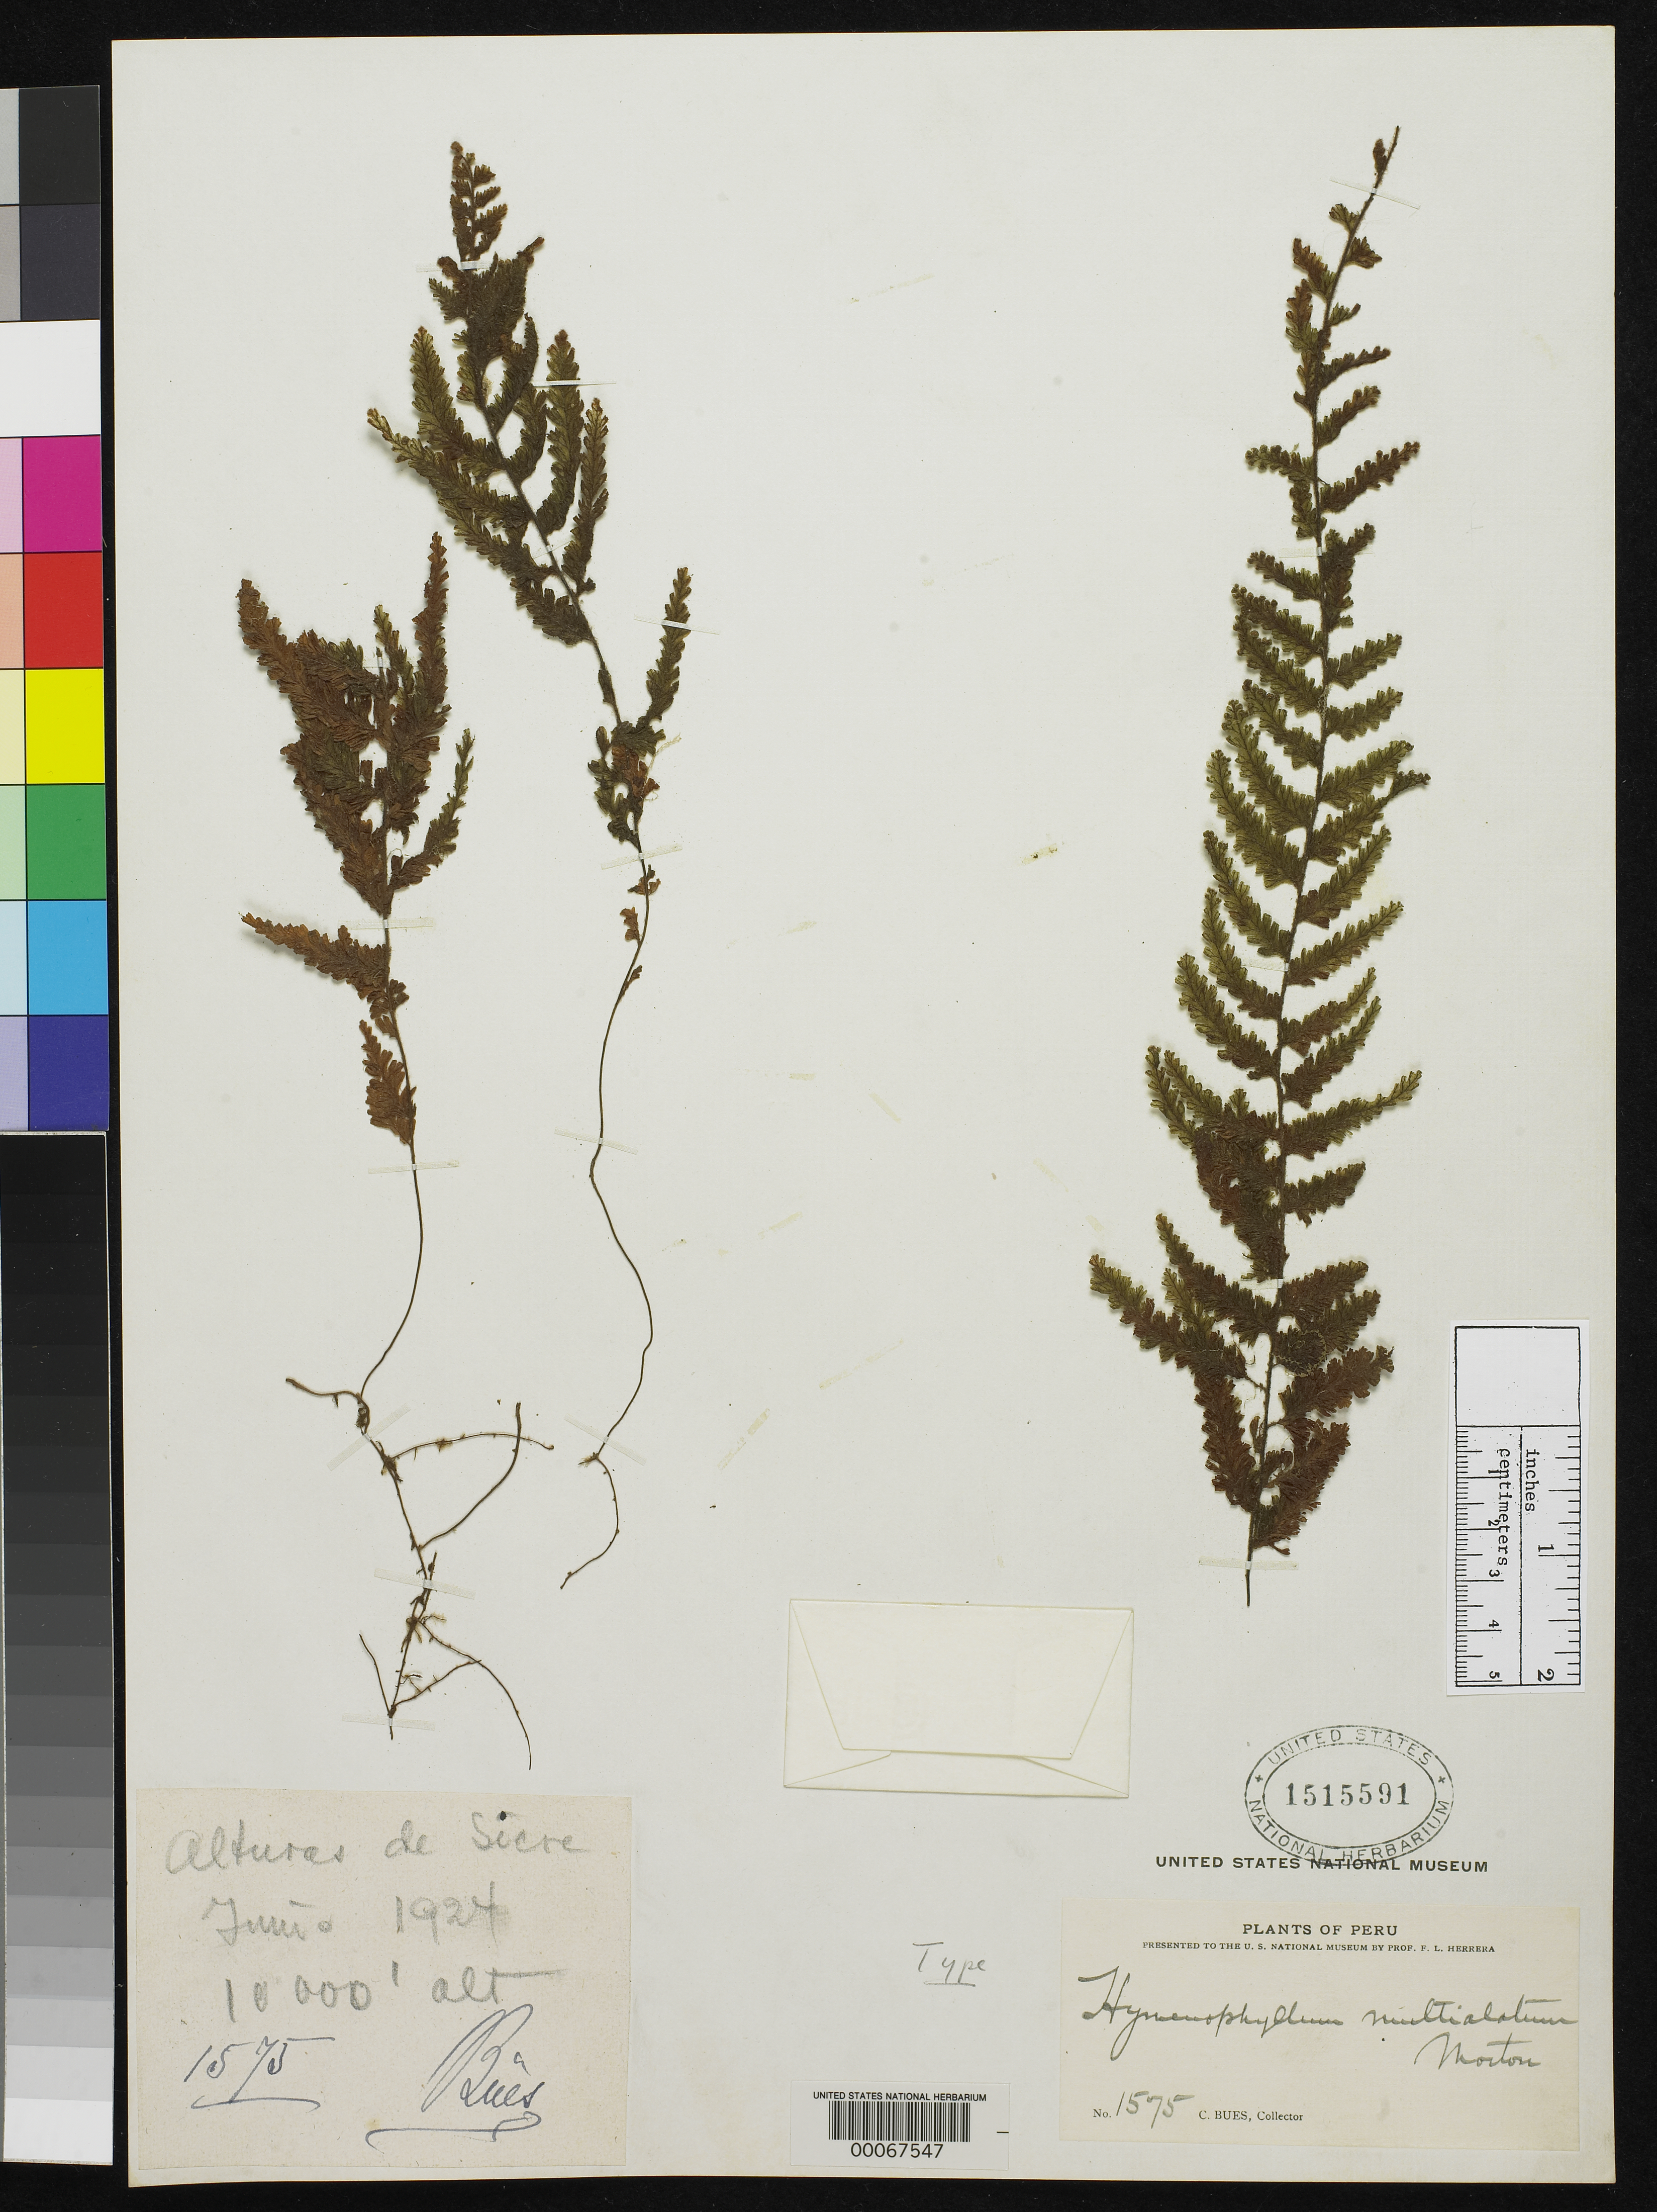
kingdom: Plantae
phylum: Tracheophyta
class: Polypodiopsida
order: Hymenophyllales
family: Hymenophyllaceae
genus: Hymenophyllum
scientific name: Hymenophyllum multialatum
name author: C.V. Morton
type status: Holotype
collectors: C. Bues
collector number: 1575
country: Peru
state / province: San Martín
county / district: Mariscal Cáceres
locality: Rio Huallaga, margen Derecha del; Balsa Probana; dtto. Tocache Nuevo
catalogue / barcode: US 1515591